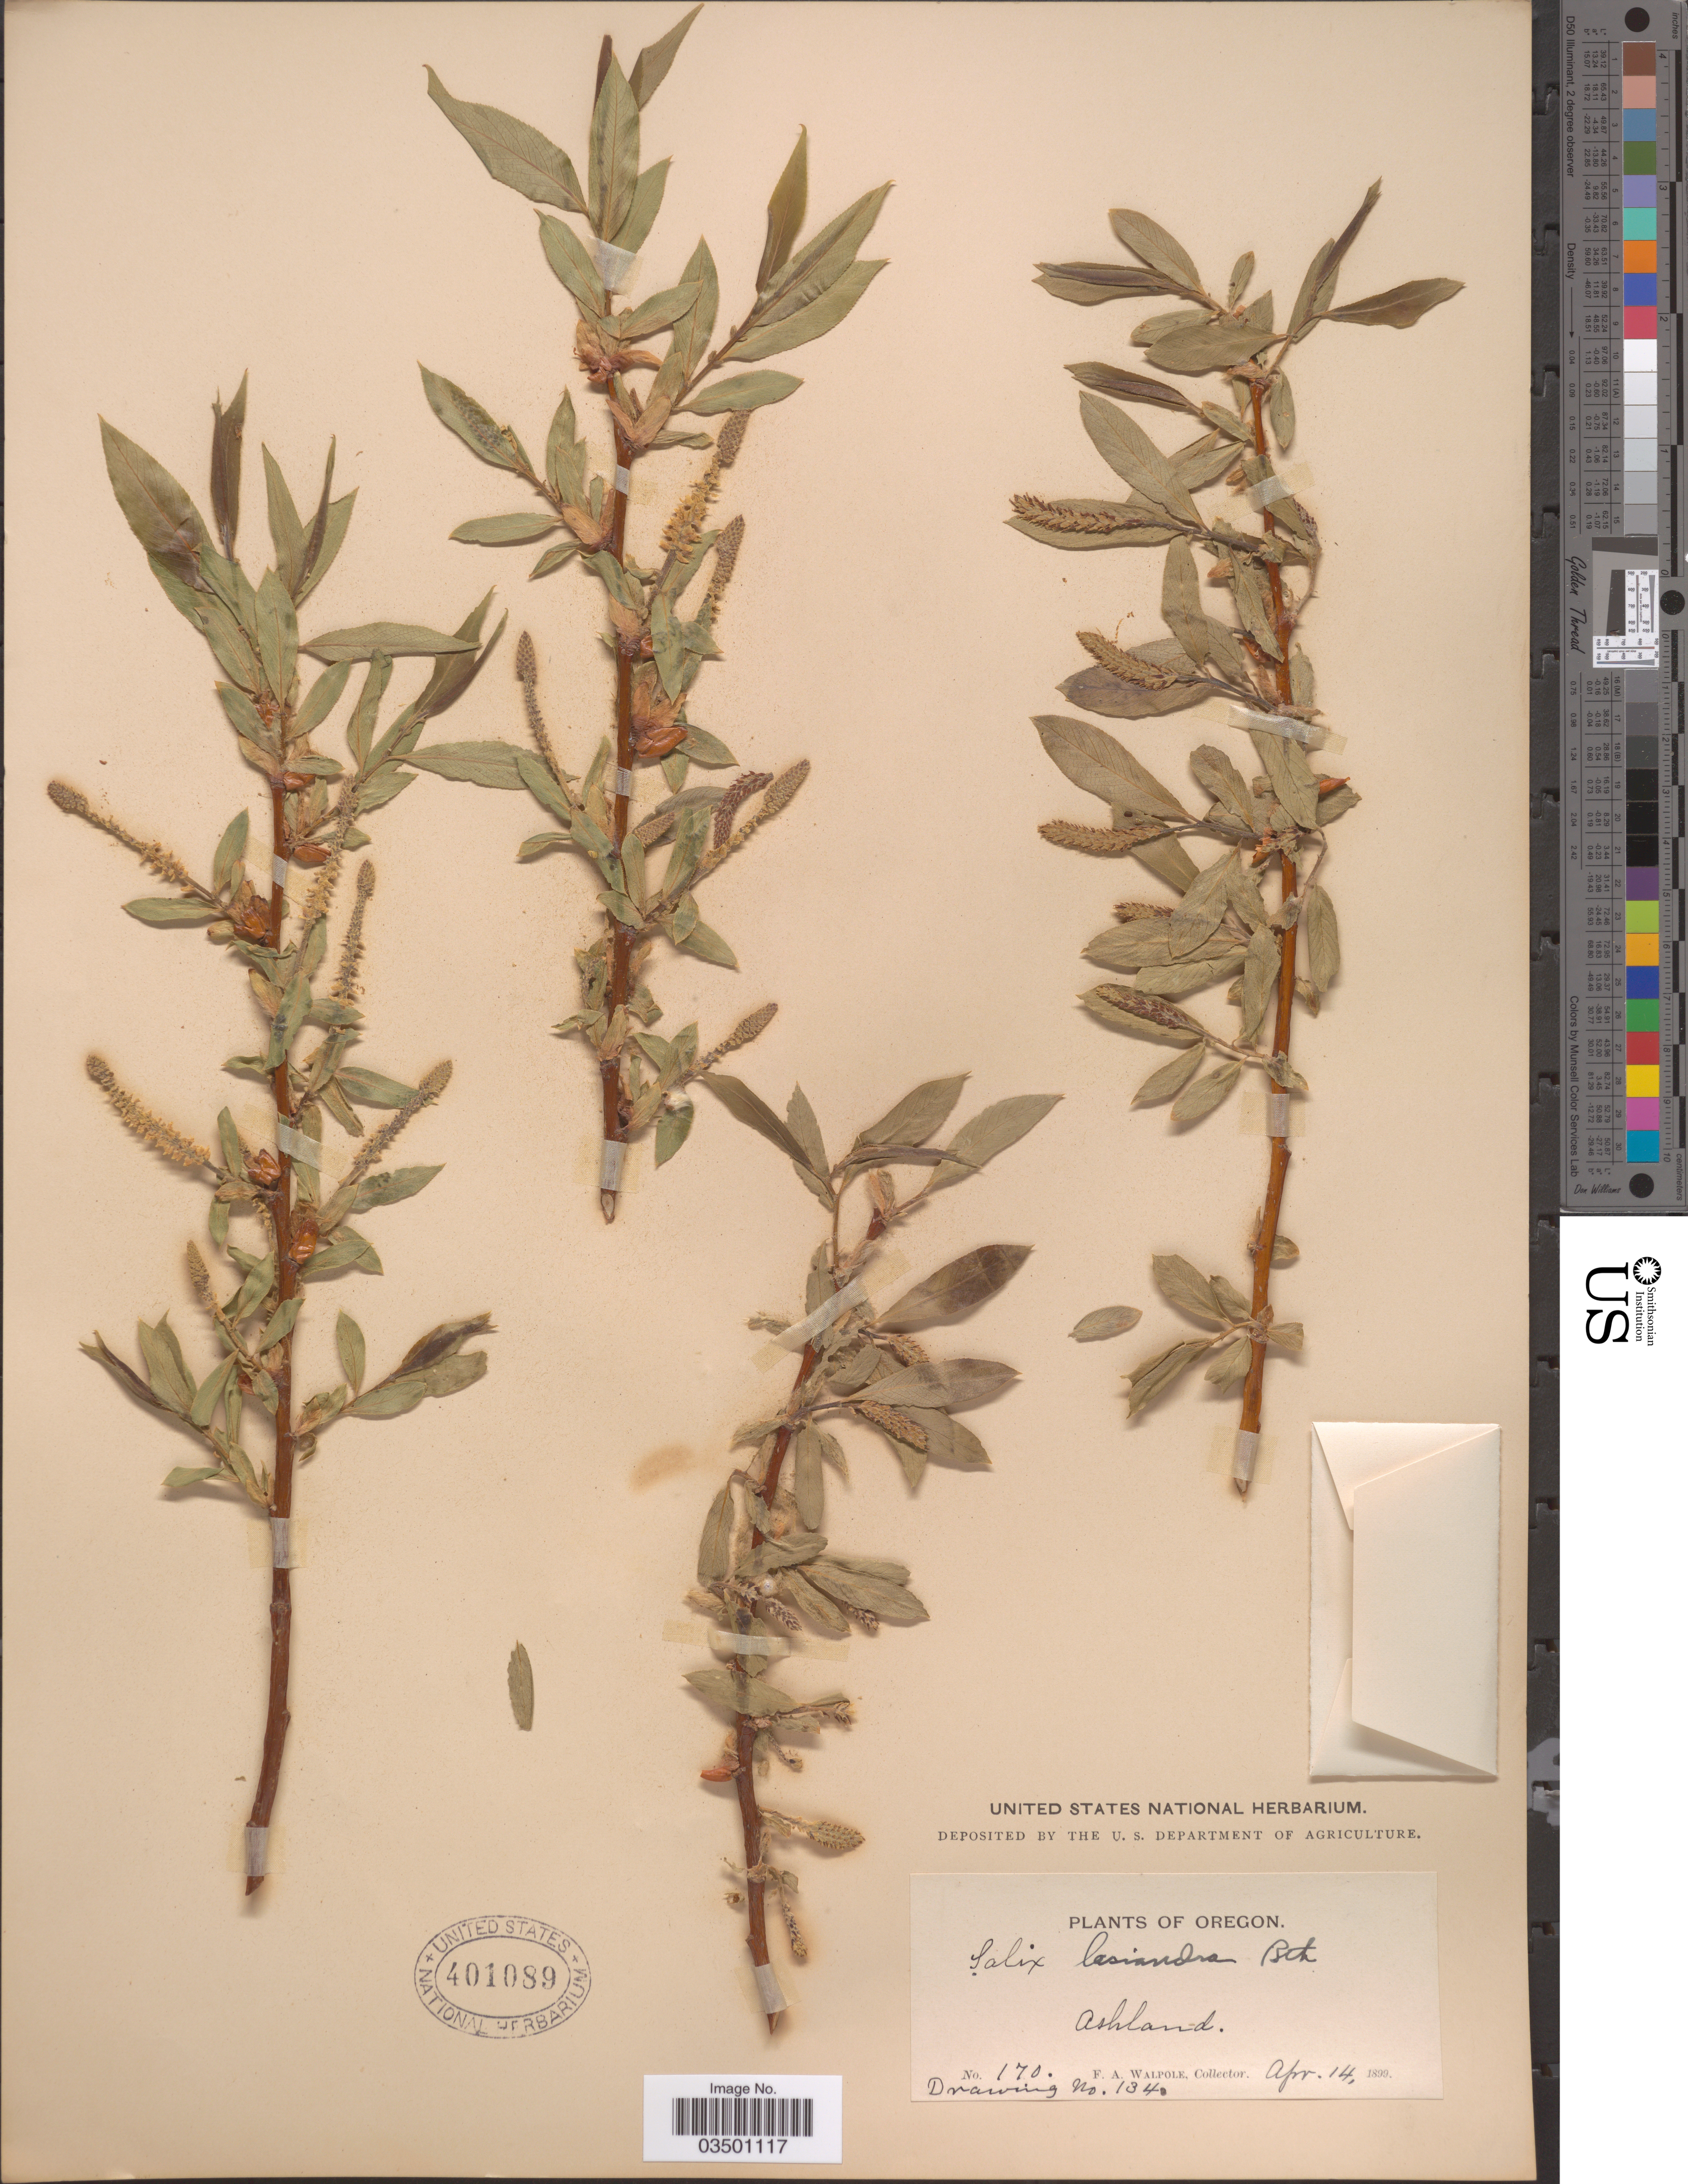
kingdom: Plantae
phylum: Tracheophyta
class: Magnoliopsida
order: Malpighiales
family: Salicaceae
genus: Salix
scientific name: Salix lasiandra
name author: Benth.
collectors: F. Walpole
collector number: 170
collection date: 1899-04-14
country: United States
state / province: Oregon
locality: Ashland.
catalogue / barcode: US 401089